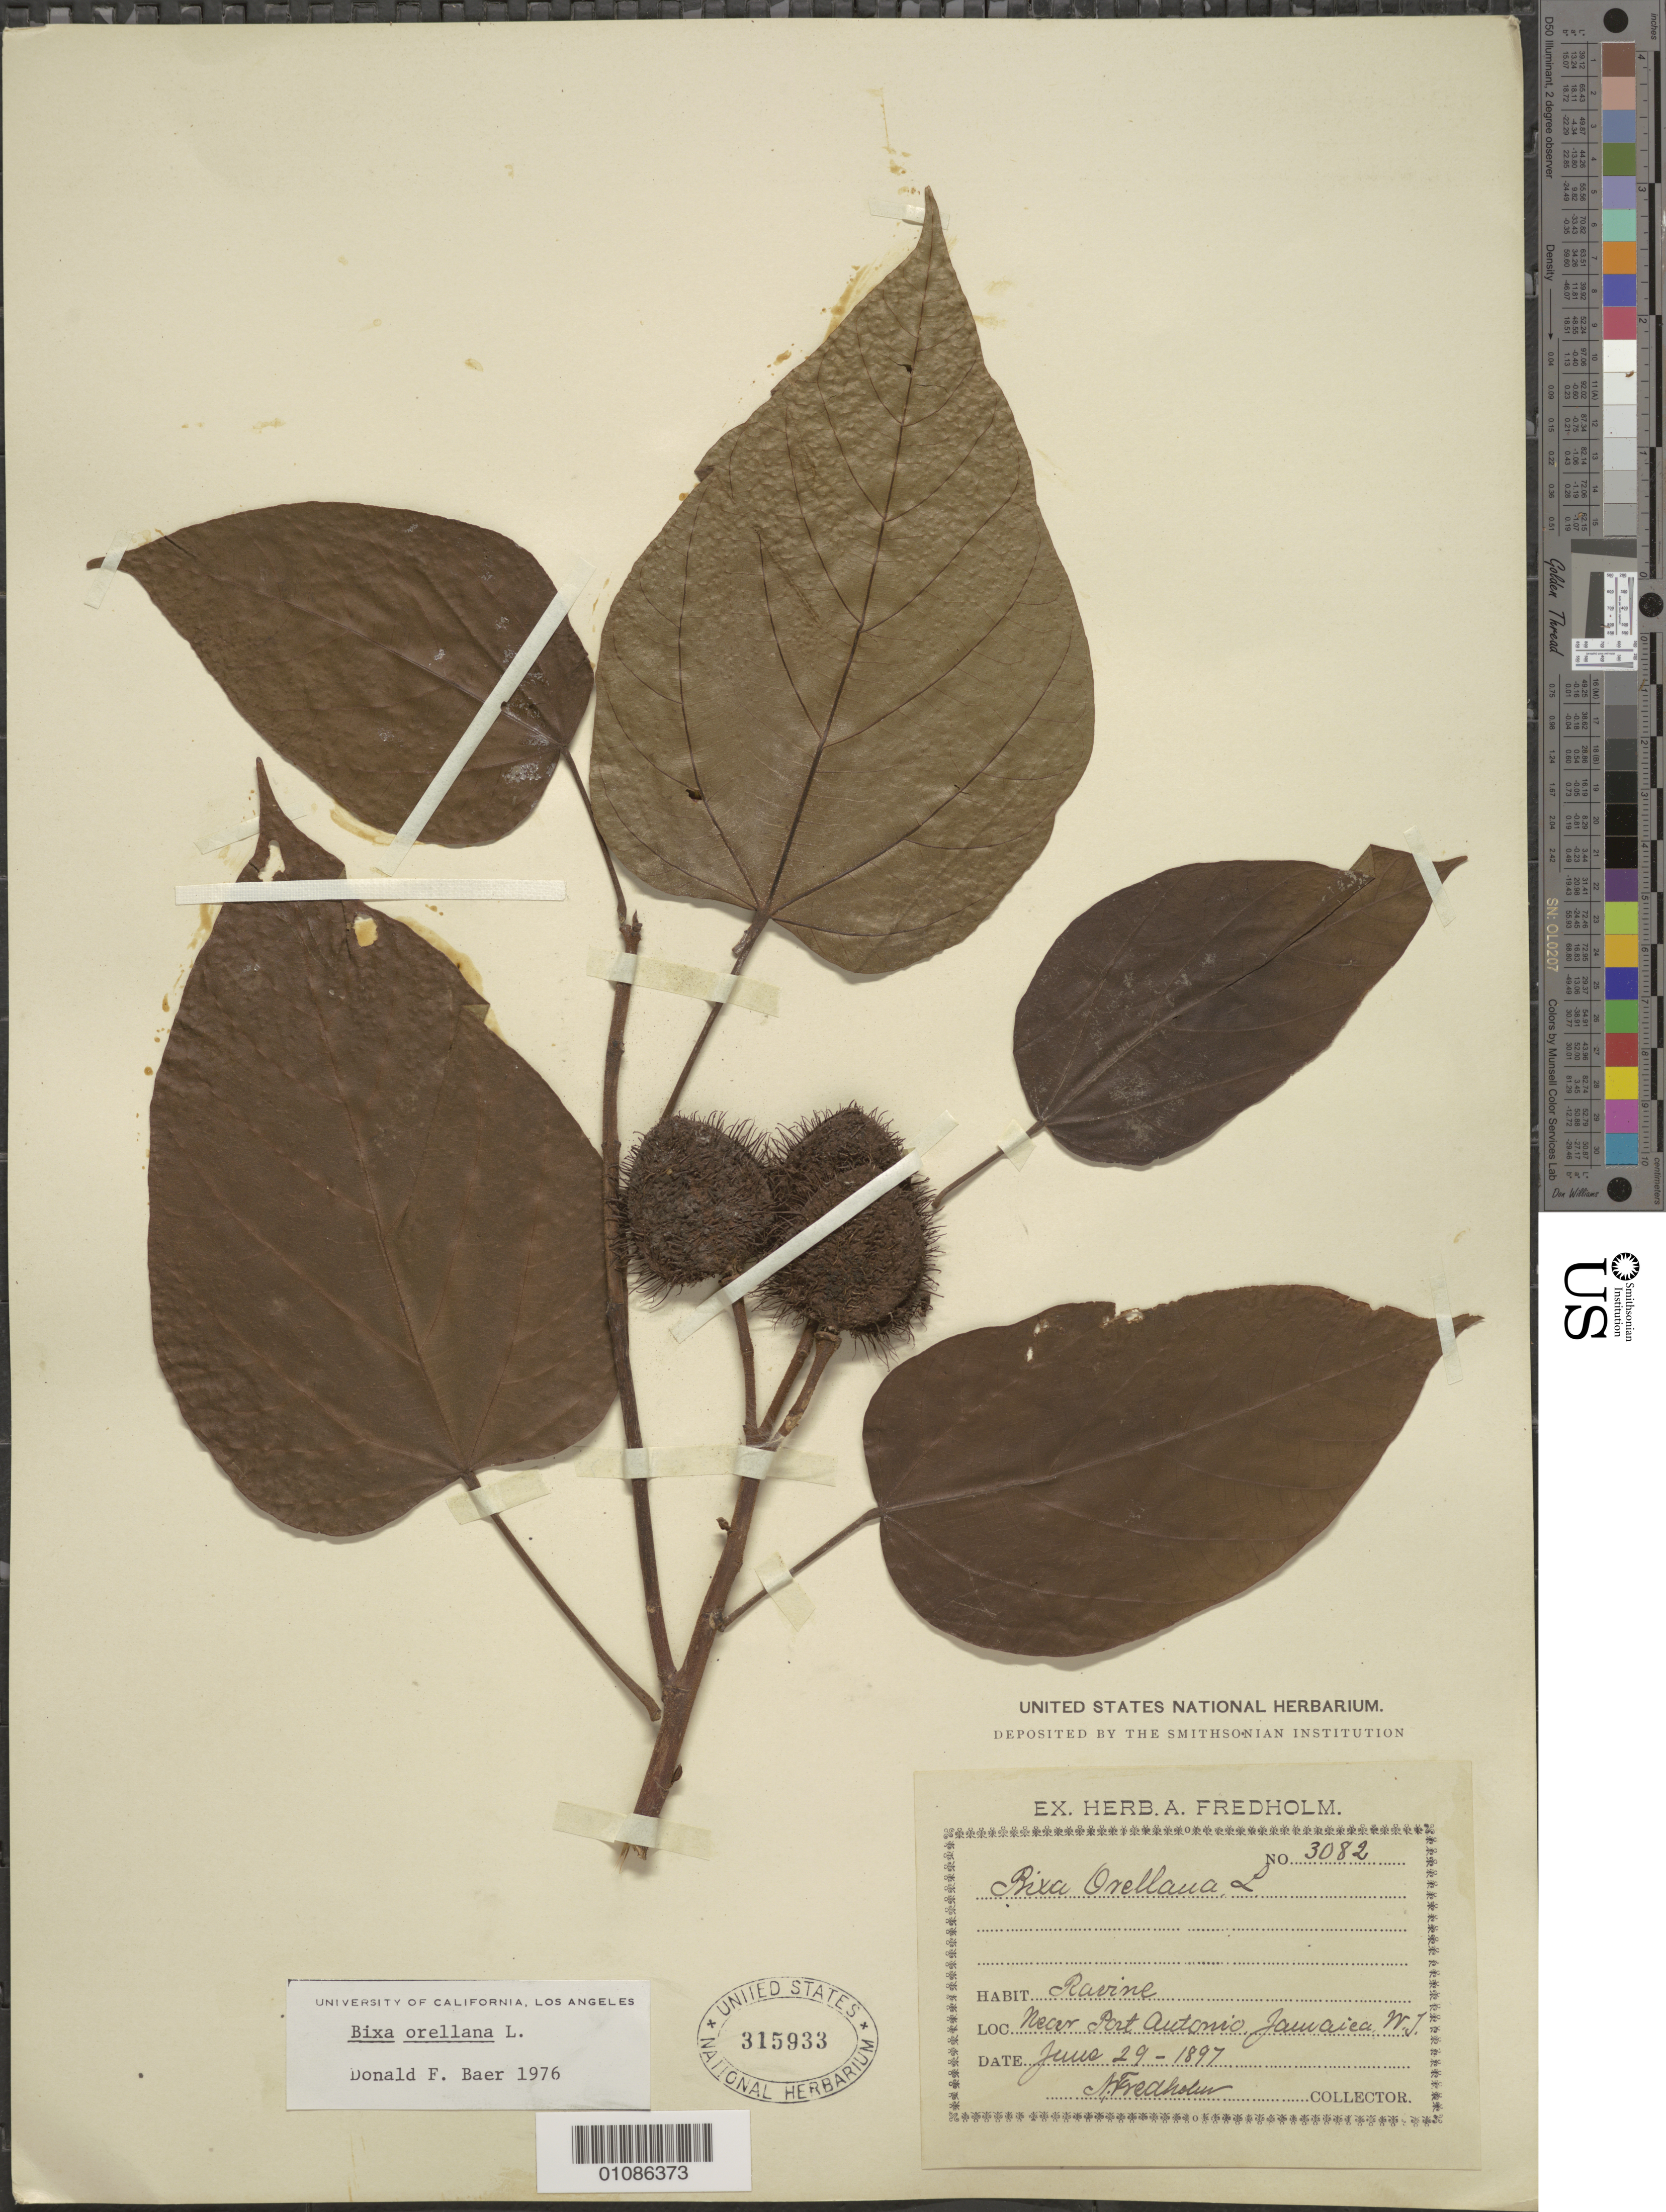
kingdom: Plantae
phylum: Tracheophyta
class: Magnoliopsida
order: Malvales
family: Bixaceae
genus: Bixa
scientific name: Bixa orellana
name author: L.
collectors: A. Fredholm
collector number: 3082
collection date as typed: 29 Jun 1897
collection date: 1897-06-29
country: Jamaica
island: Jamaica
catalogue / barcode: US 315933